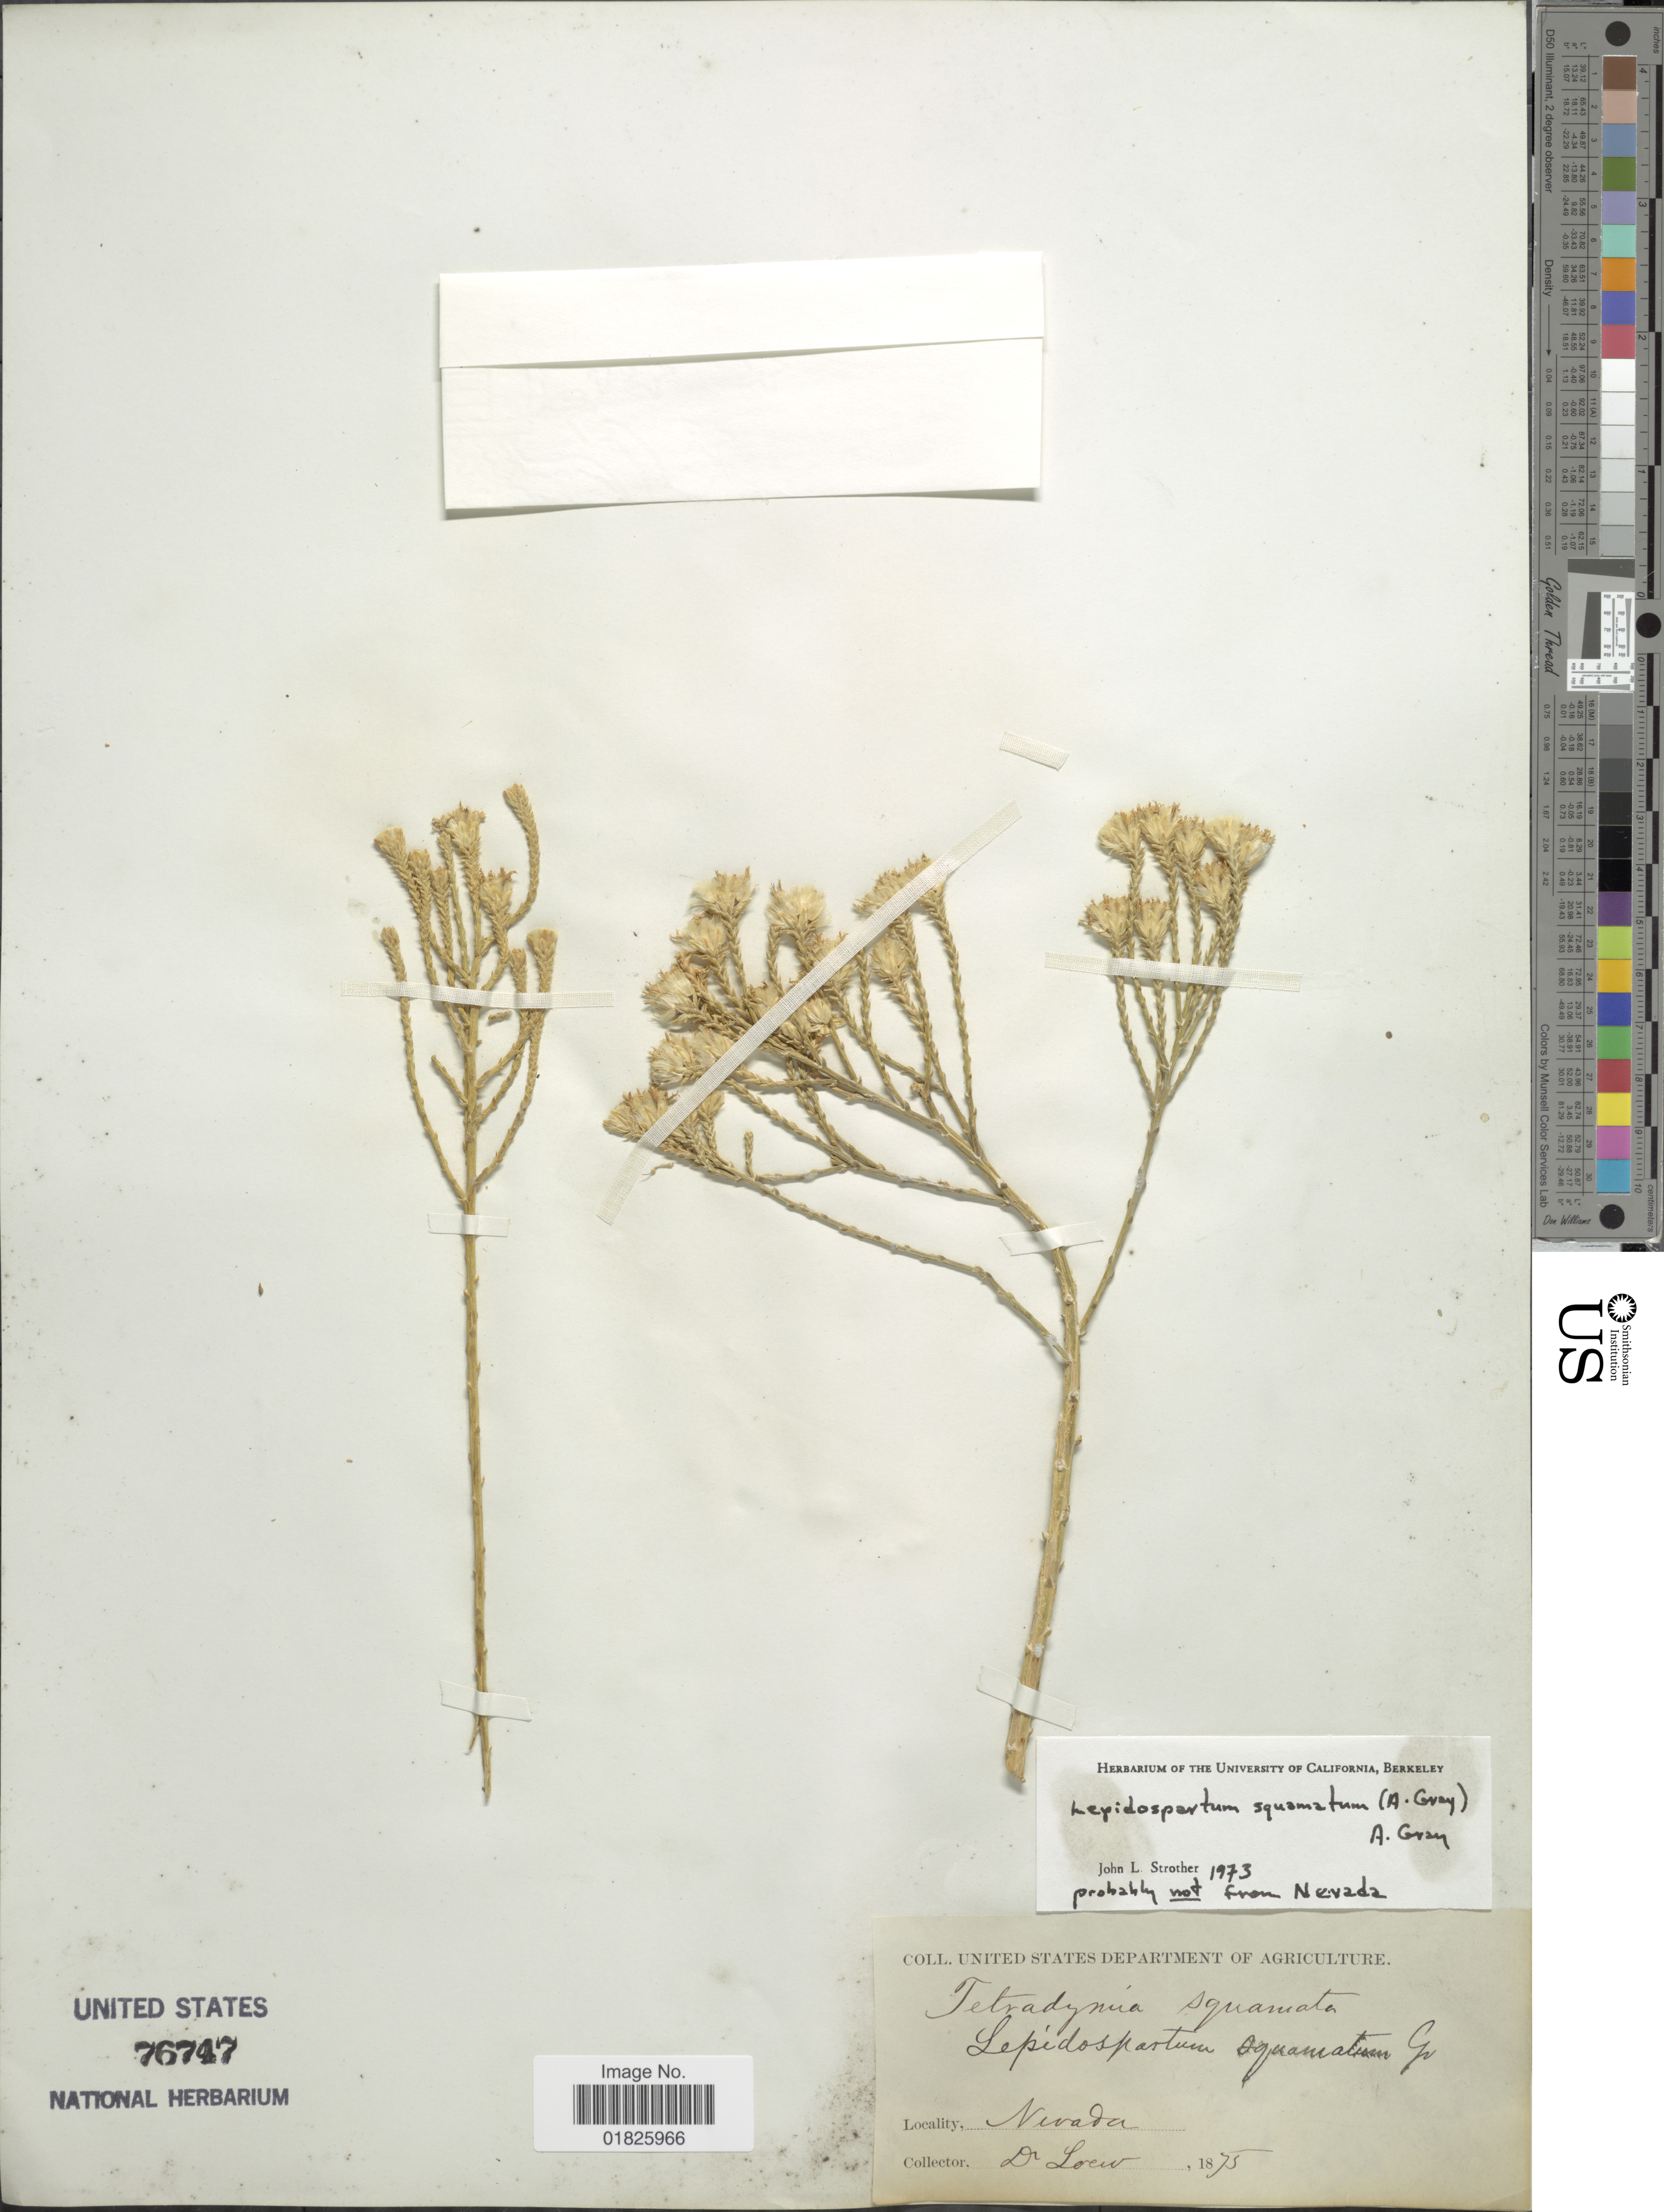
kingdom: Plantae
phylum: Tracheophyta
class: Magnoliopsida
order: Asterales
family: Asteraceae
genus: Lepidospartum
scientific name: Lepidospartum squamatum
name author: A. Gray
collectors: Loew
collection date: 1875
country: United States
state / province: Nevada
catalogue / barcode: US 76747